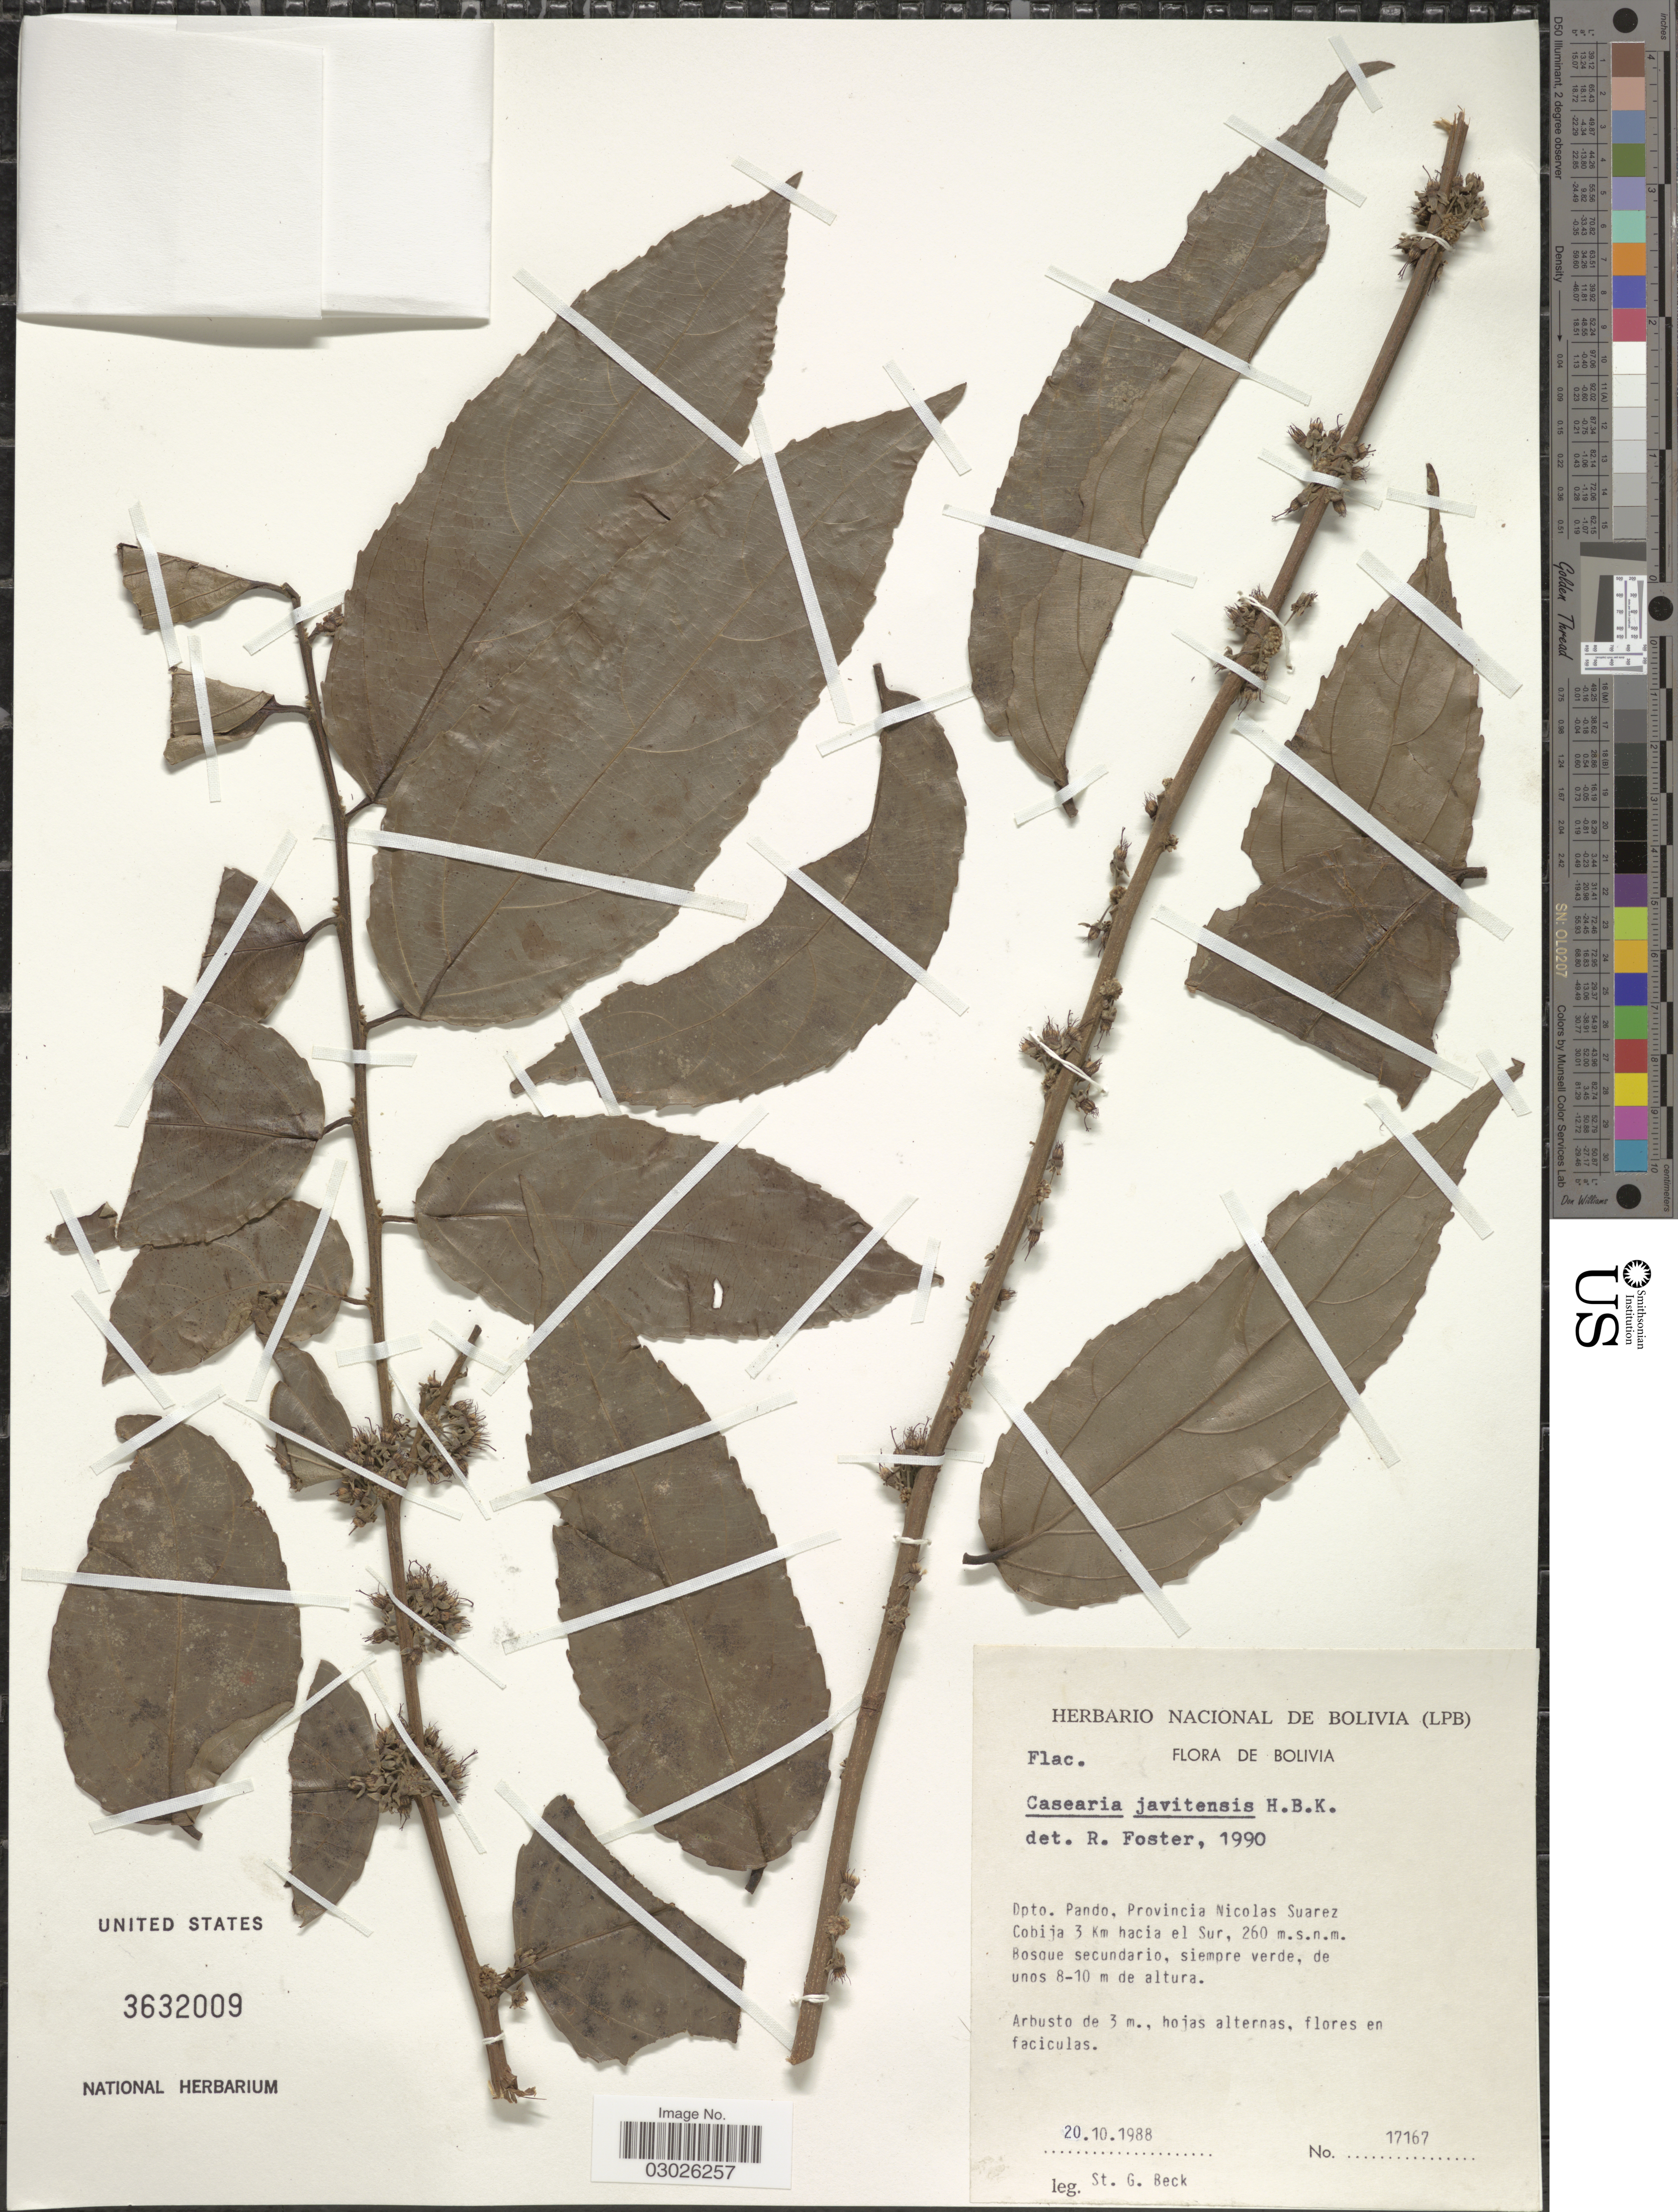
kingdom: Plantae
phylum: Tracheophyta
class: Magnoliopsida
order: Malpighiales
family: Salicaceae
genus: Piparea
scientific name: Piparea multiflora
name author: C.F. Gaertn.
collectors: S. G. Beck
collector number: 17167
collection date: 1988-10-20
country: Bolivia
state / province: Pando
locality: Dpto. Pando, Provincia Nicolas Suarez, Cobija 3 Km hacia el Sur.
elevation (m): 260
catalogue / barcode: US 3632009